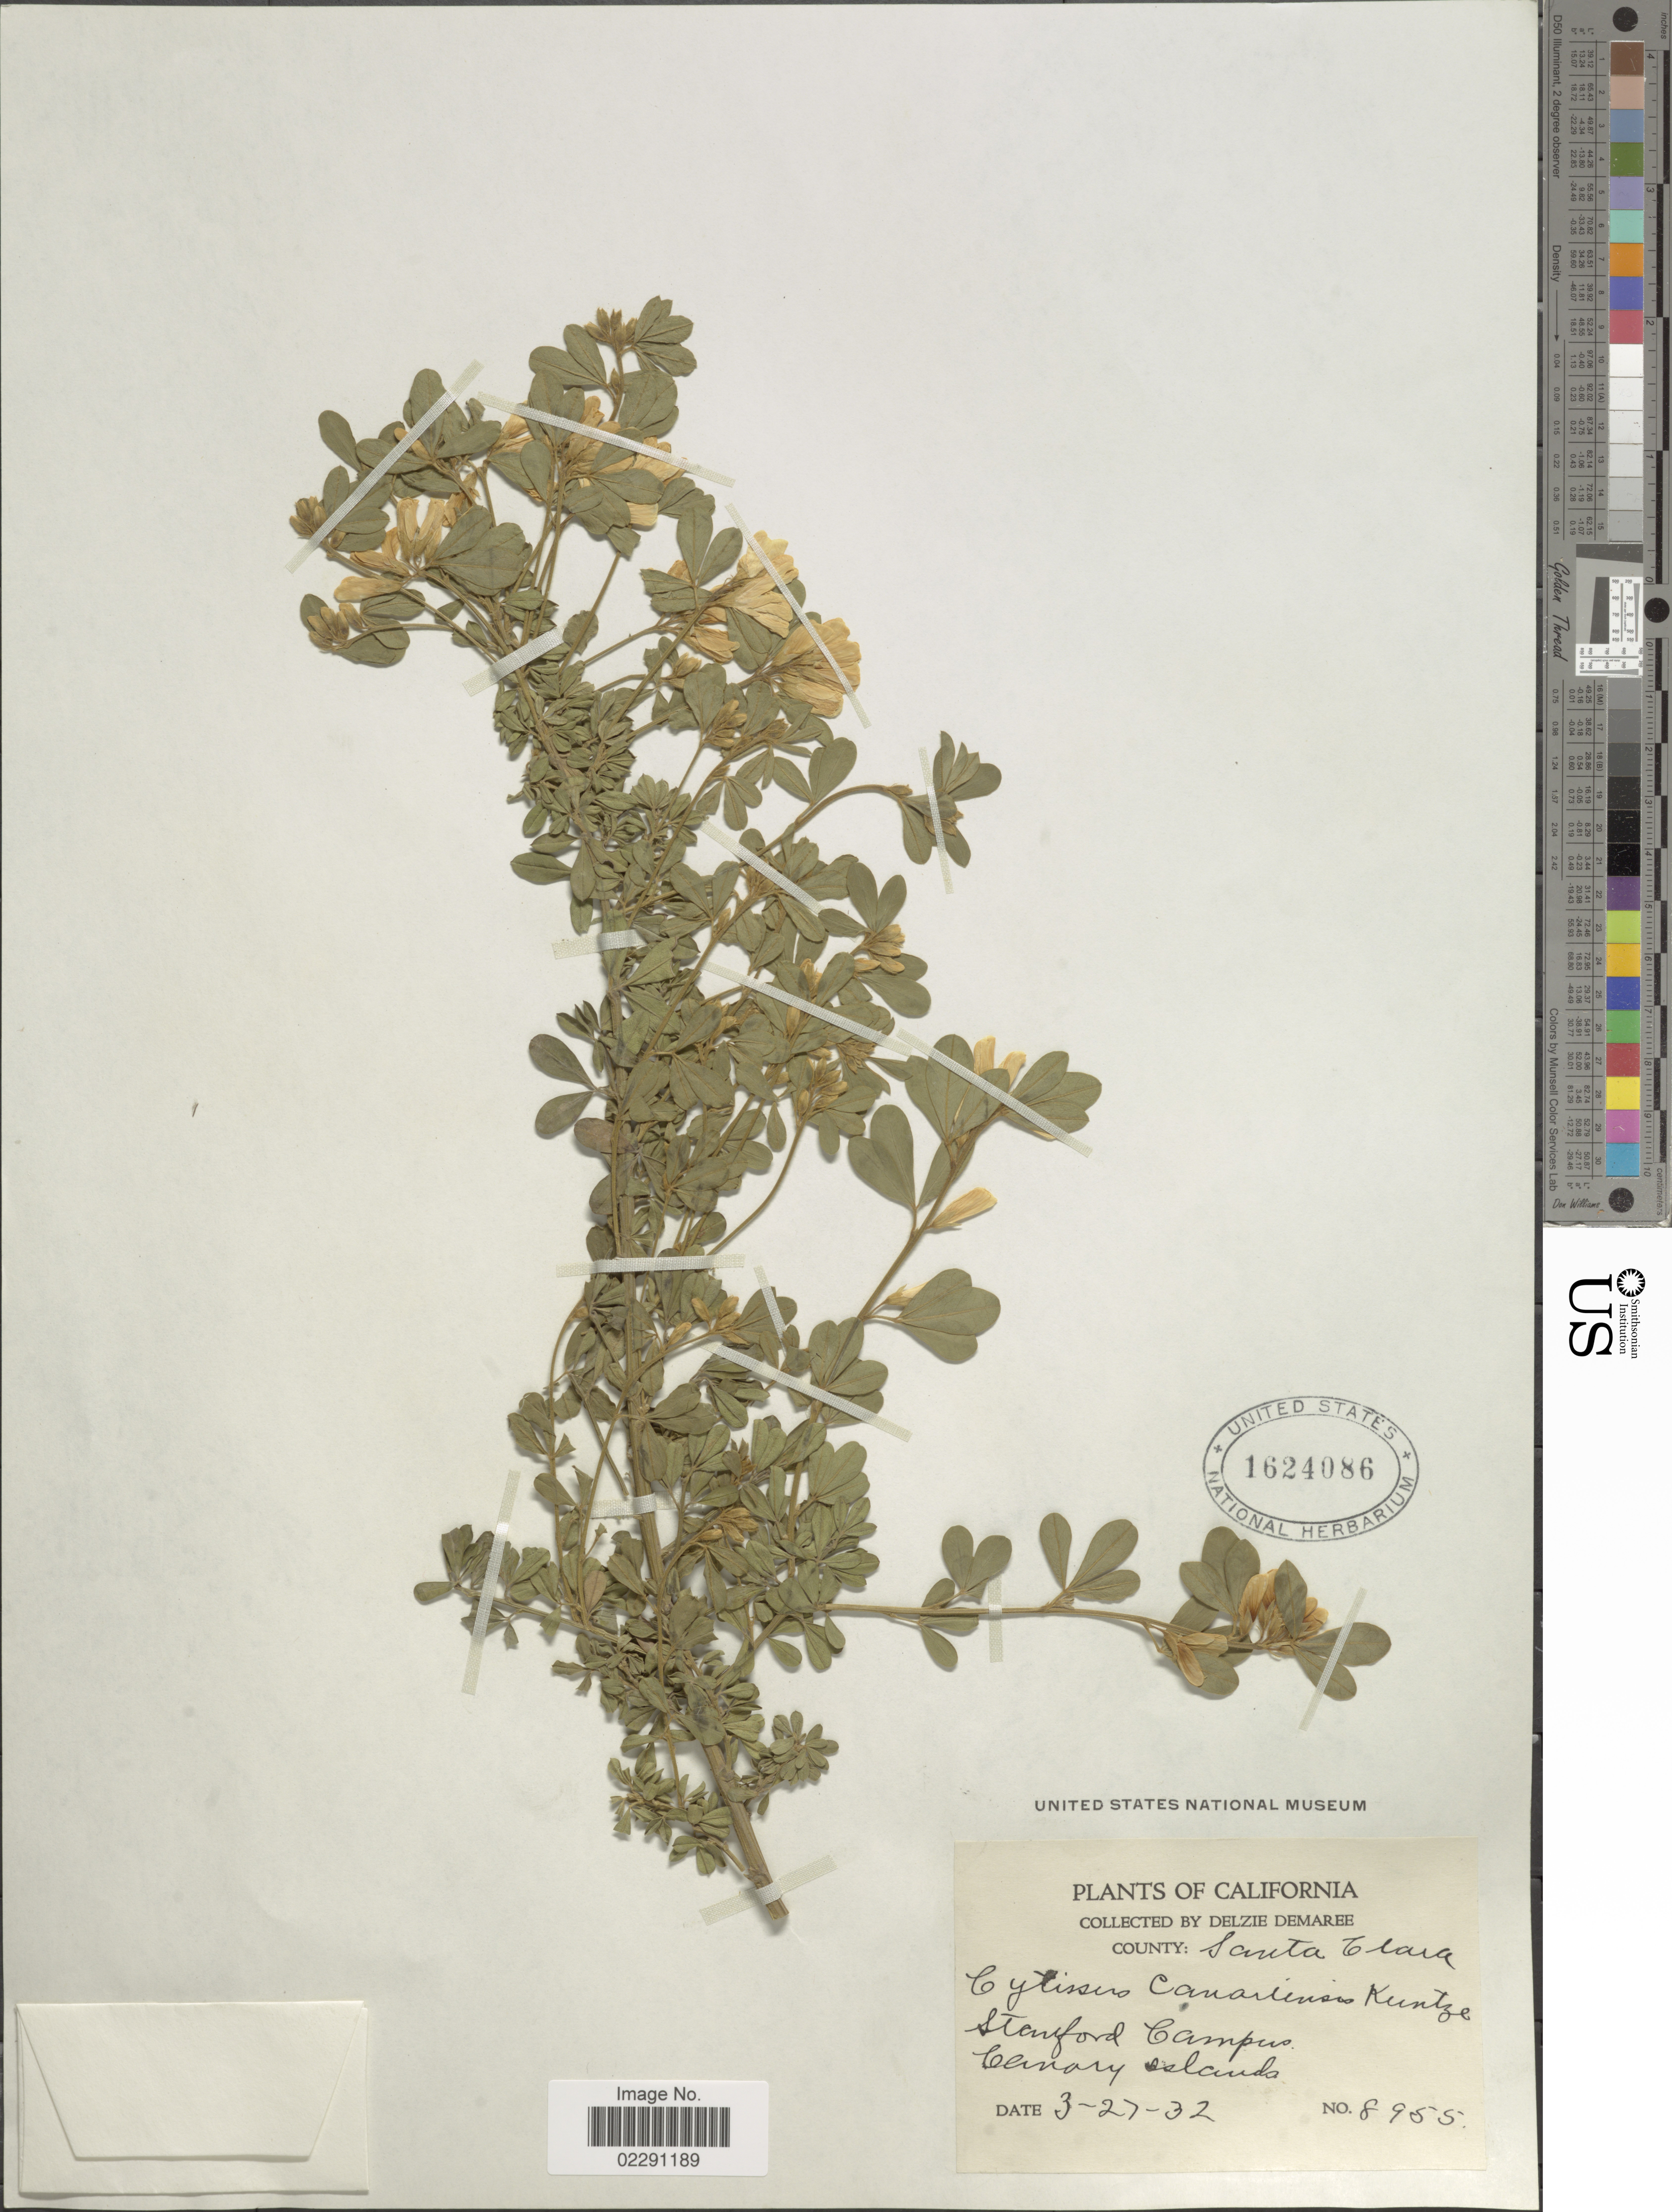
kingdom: Plantae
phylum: Tracheophyta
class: Magnoliopsida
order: Fabales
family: Fabaceae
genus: Genista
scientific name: Genista monspessulana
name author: (L.) L.A.S. Johnson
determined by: Strong, Mark T., (BOT), Smithsonian Institution - National Museum of Natural History (UNITED STATES)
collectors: D. Demaree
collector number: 8955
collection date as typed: Transcribed d/m/y: 27/3/32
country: United States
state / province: California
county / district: Santa Clara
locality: County Santa Clara, Stanford Campus, Canary Islands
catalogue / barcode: US 1624086